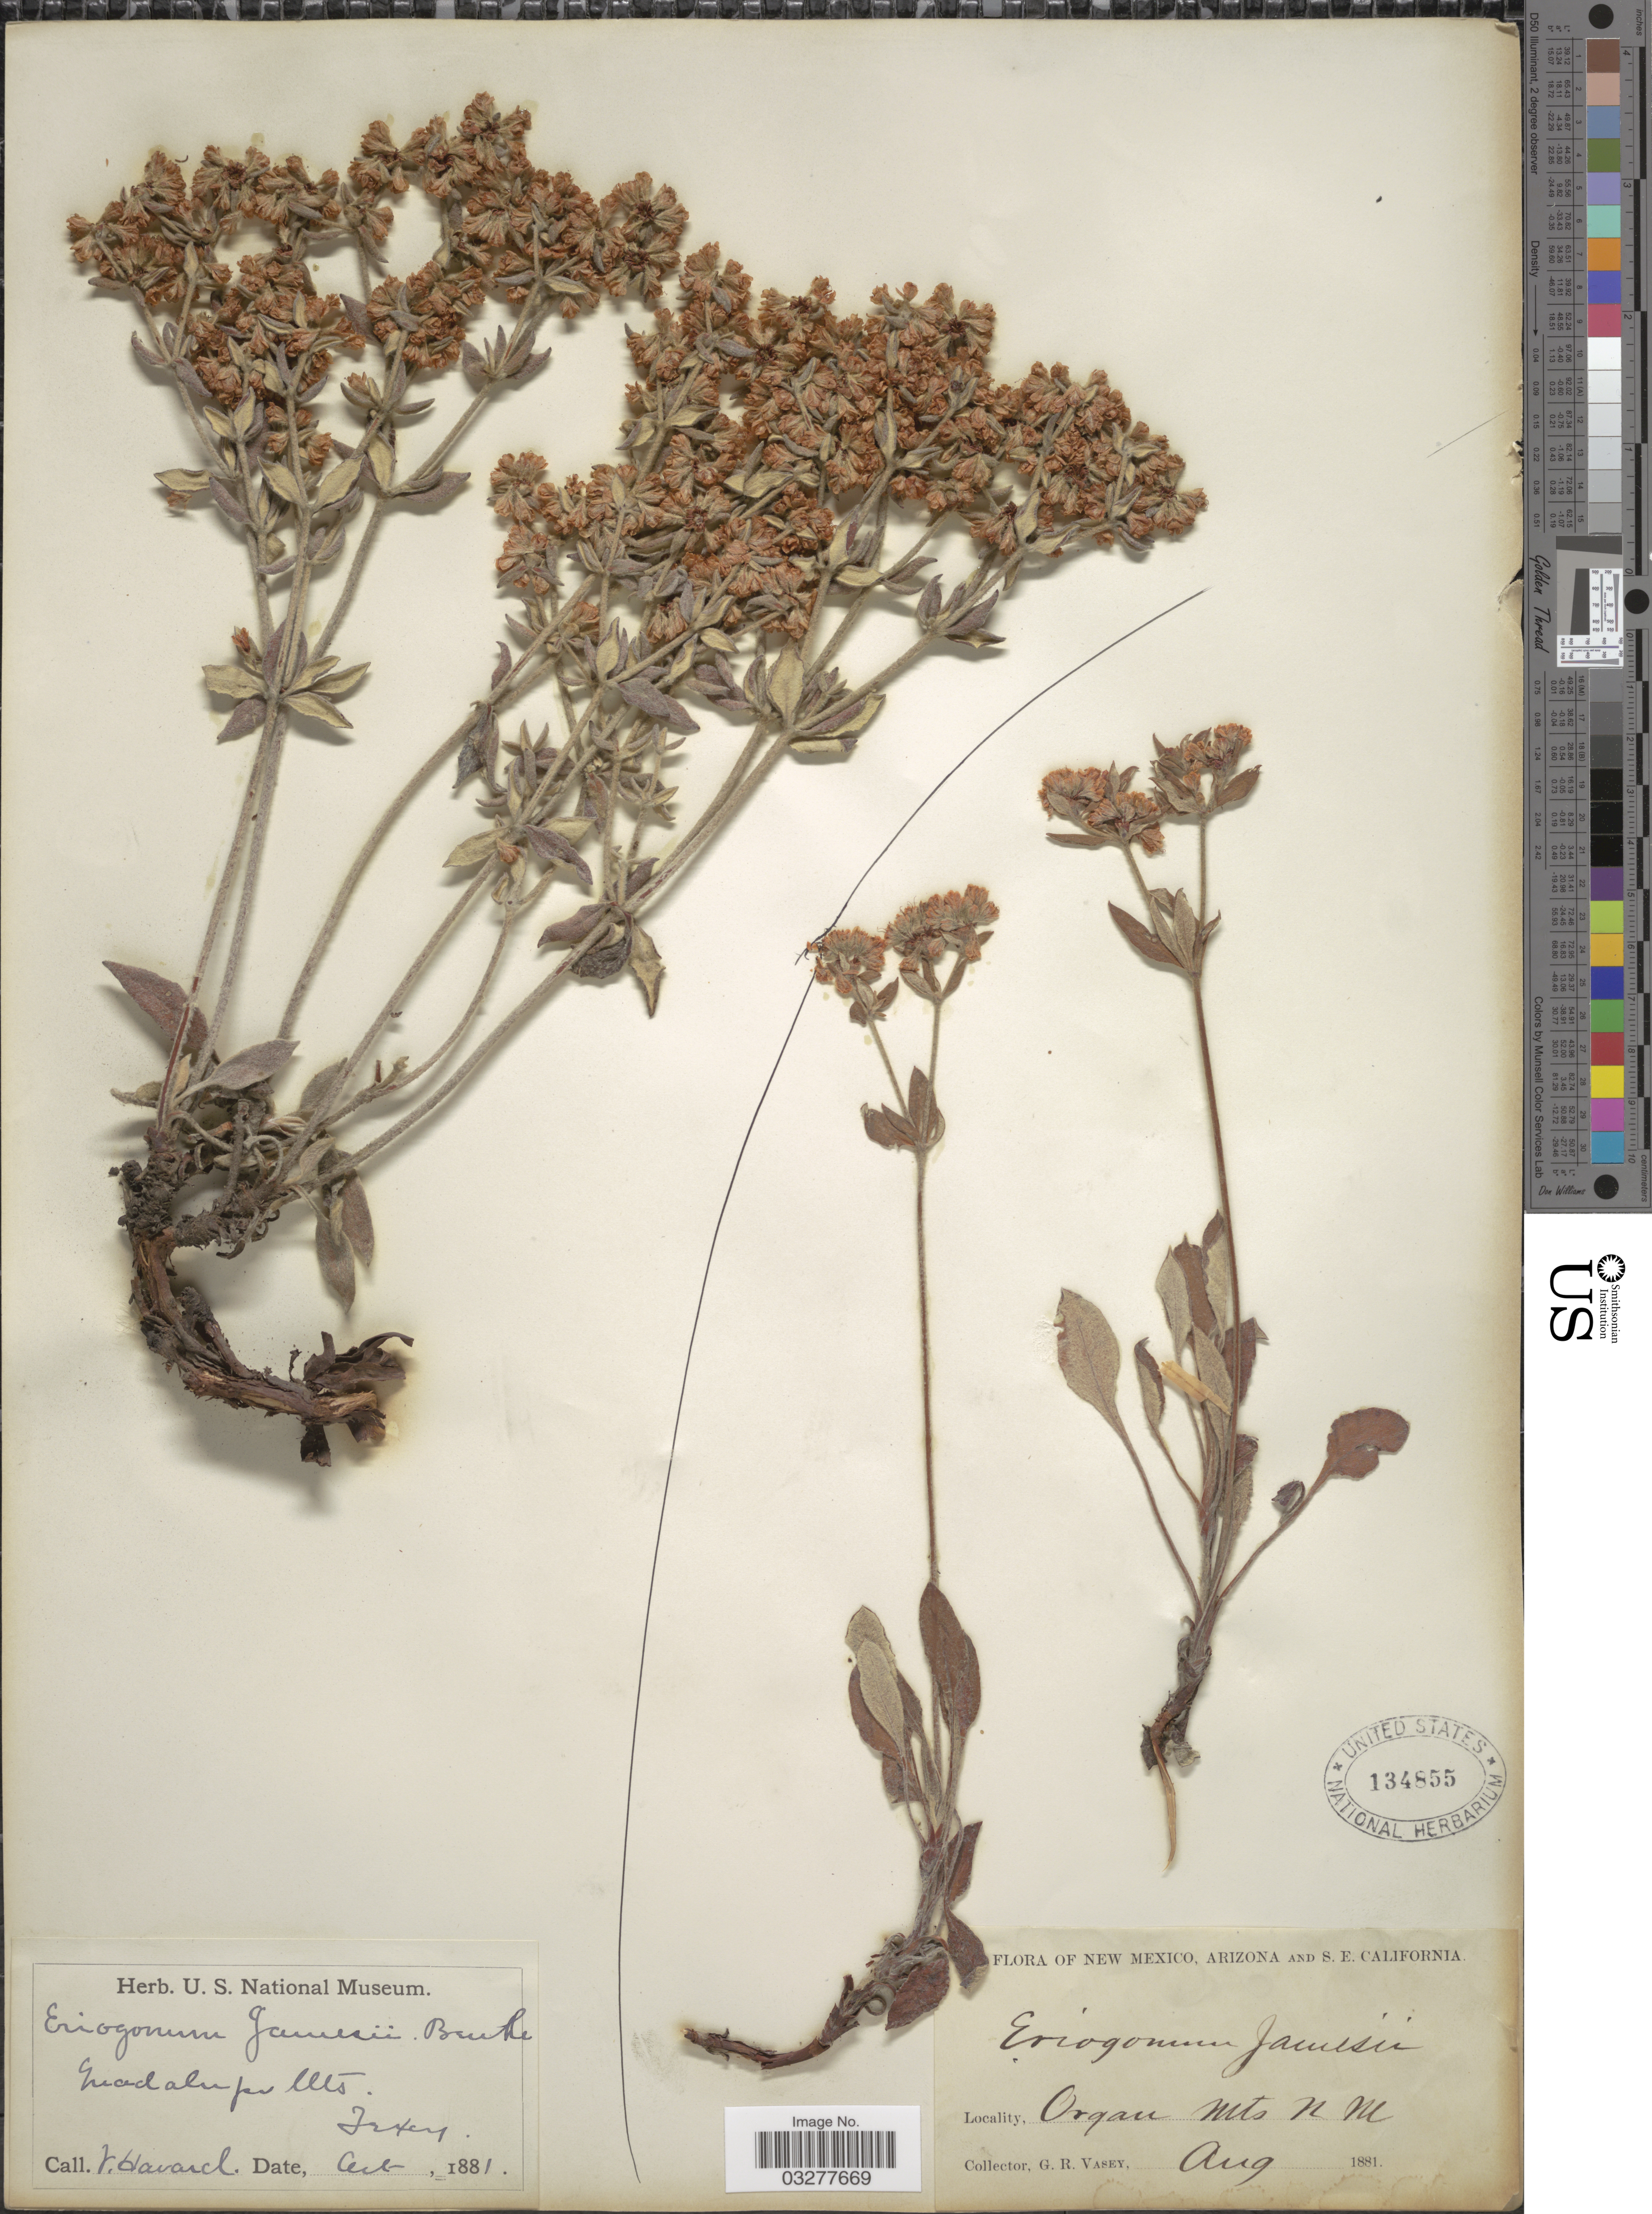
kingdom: Plantae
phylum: Tracheophyta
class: Magnoliopsida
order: Caryophyllales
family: Polygonaceae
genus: Eriogonum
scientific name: Eriogonum jamesii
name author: Benth.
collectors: G. R. Vasey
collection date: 1881-08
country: United States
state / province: New Mexico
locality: Organ Mts.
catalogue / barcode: US 134855